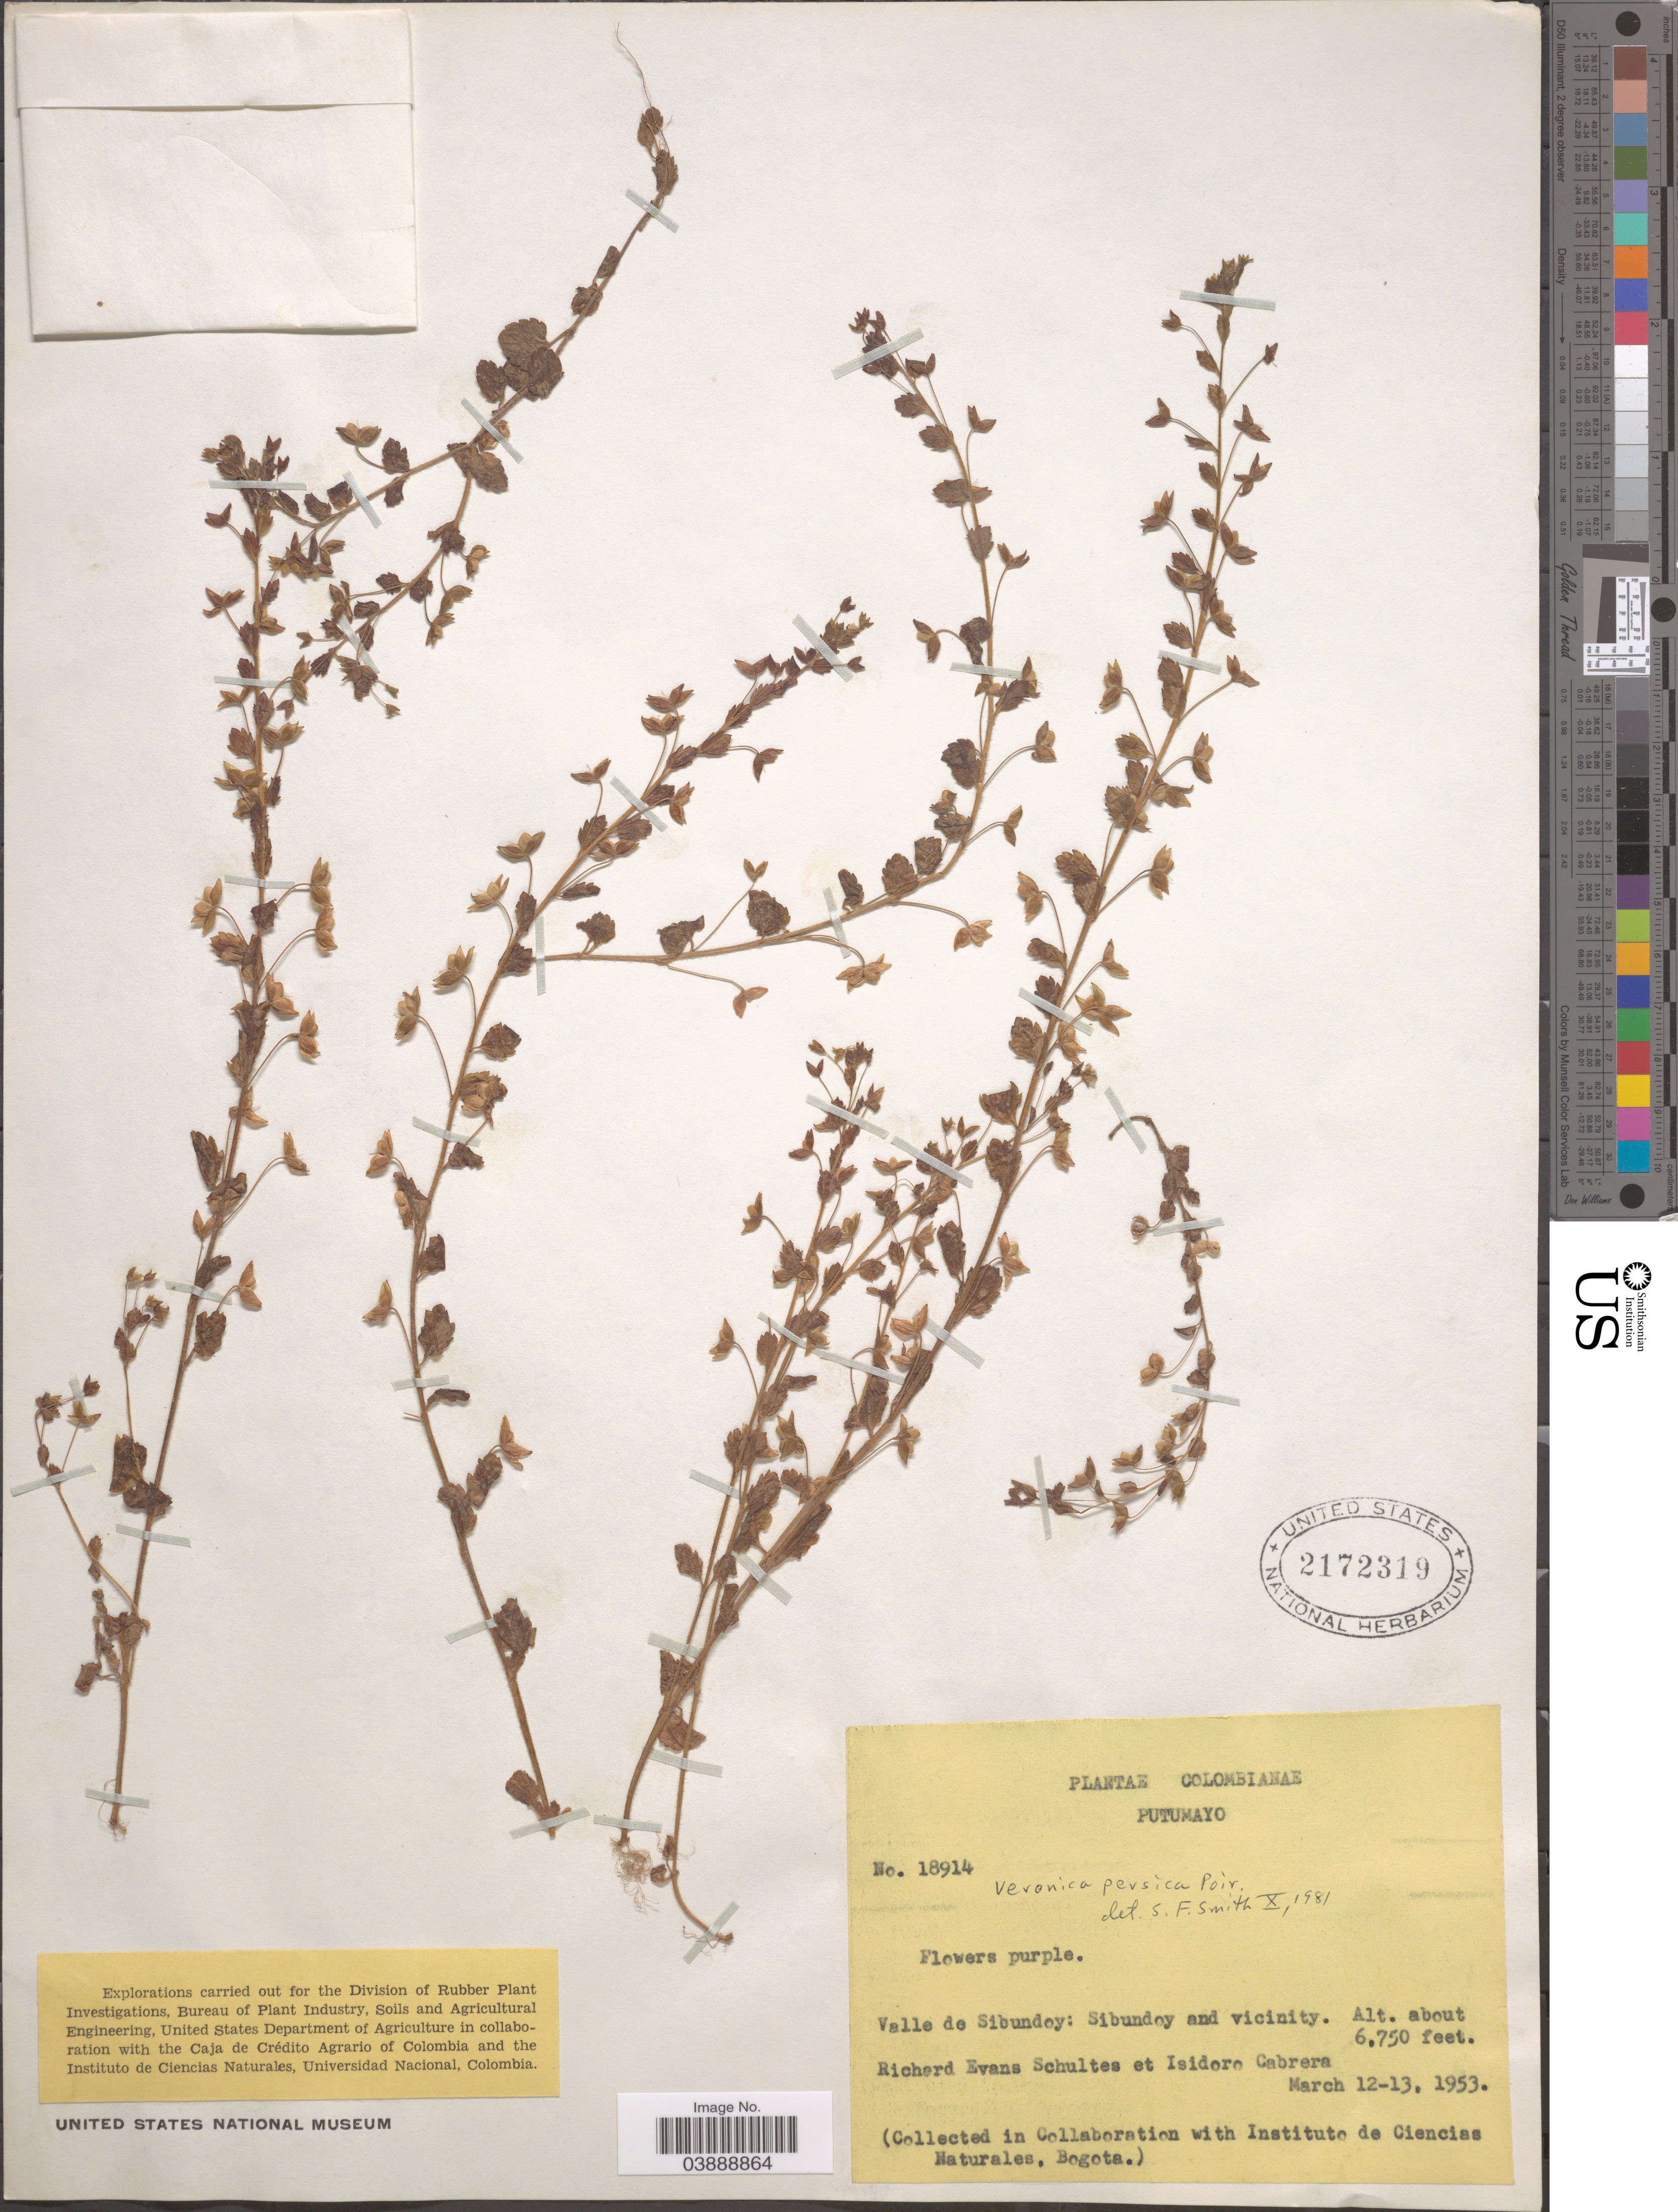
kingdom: Plantae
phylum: Tracheophyta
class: Magnoliopsida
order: Lamiales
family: Plantaginaceae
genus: Veronica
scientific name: Veronica persica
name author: Poir.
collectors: R. E. Schultes & I. Cabrera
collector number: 18914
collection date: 1953-03-12/1953-03-13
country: Colombia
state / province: Putumayo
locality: Valle de Sibundoy: Sibundoy and vicinity.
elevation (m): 2057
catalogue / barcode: US 2172319